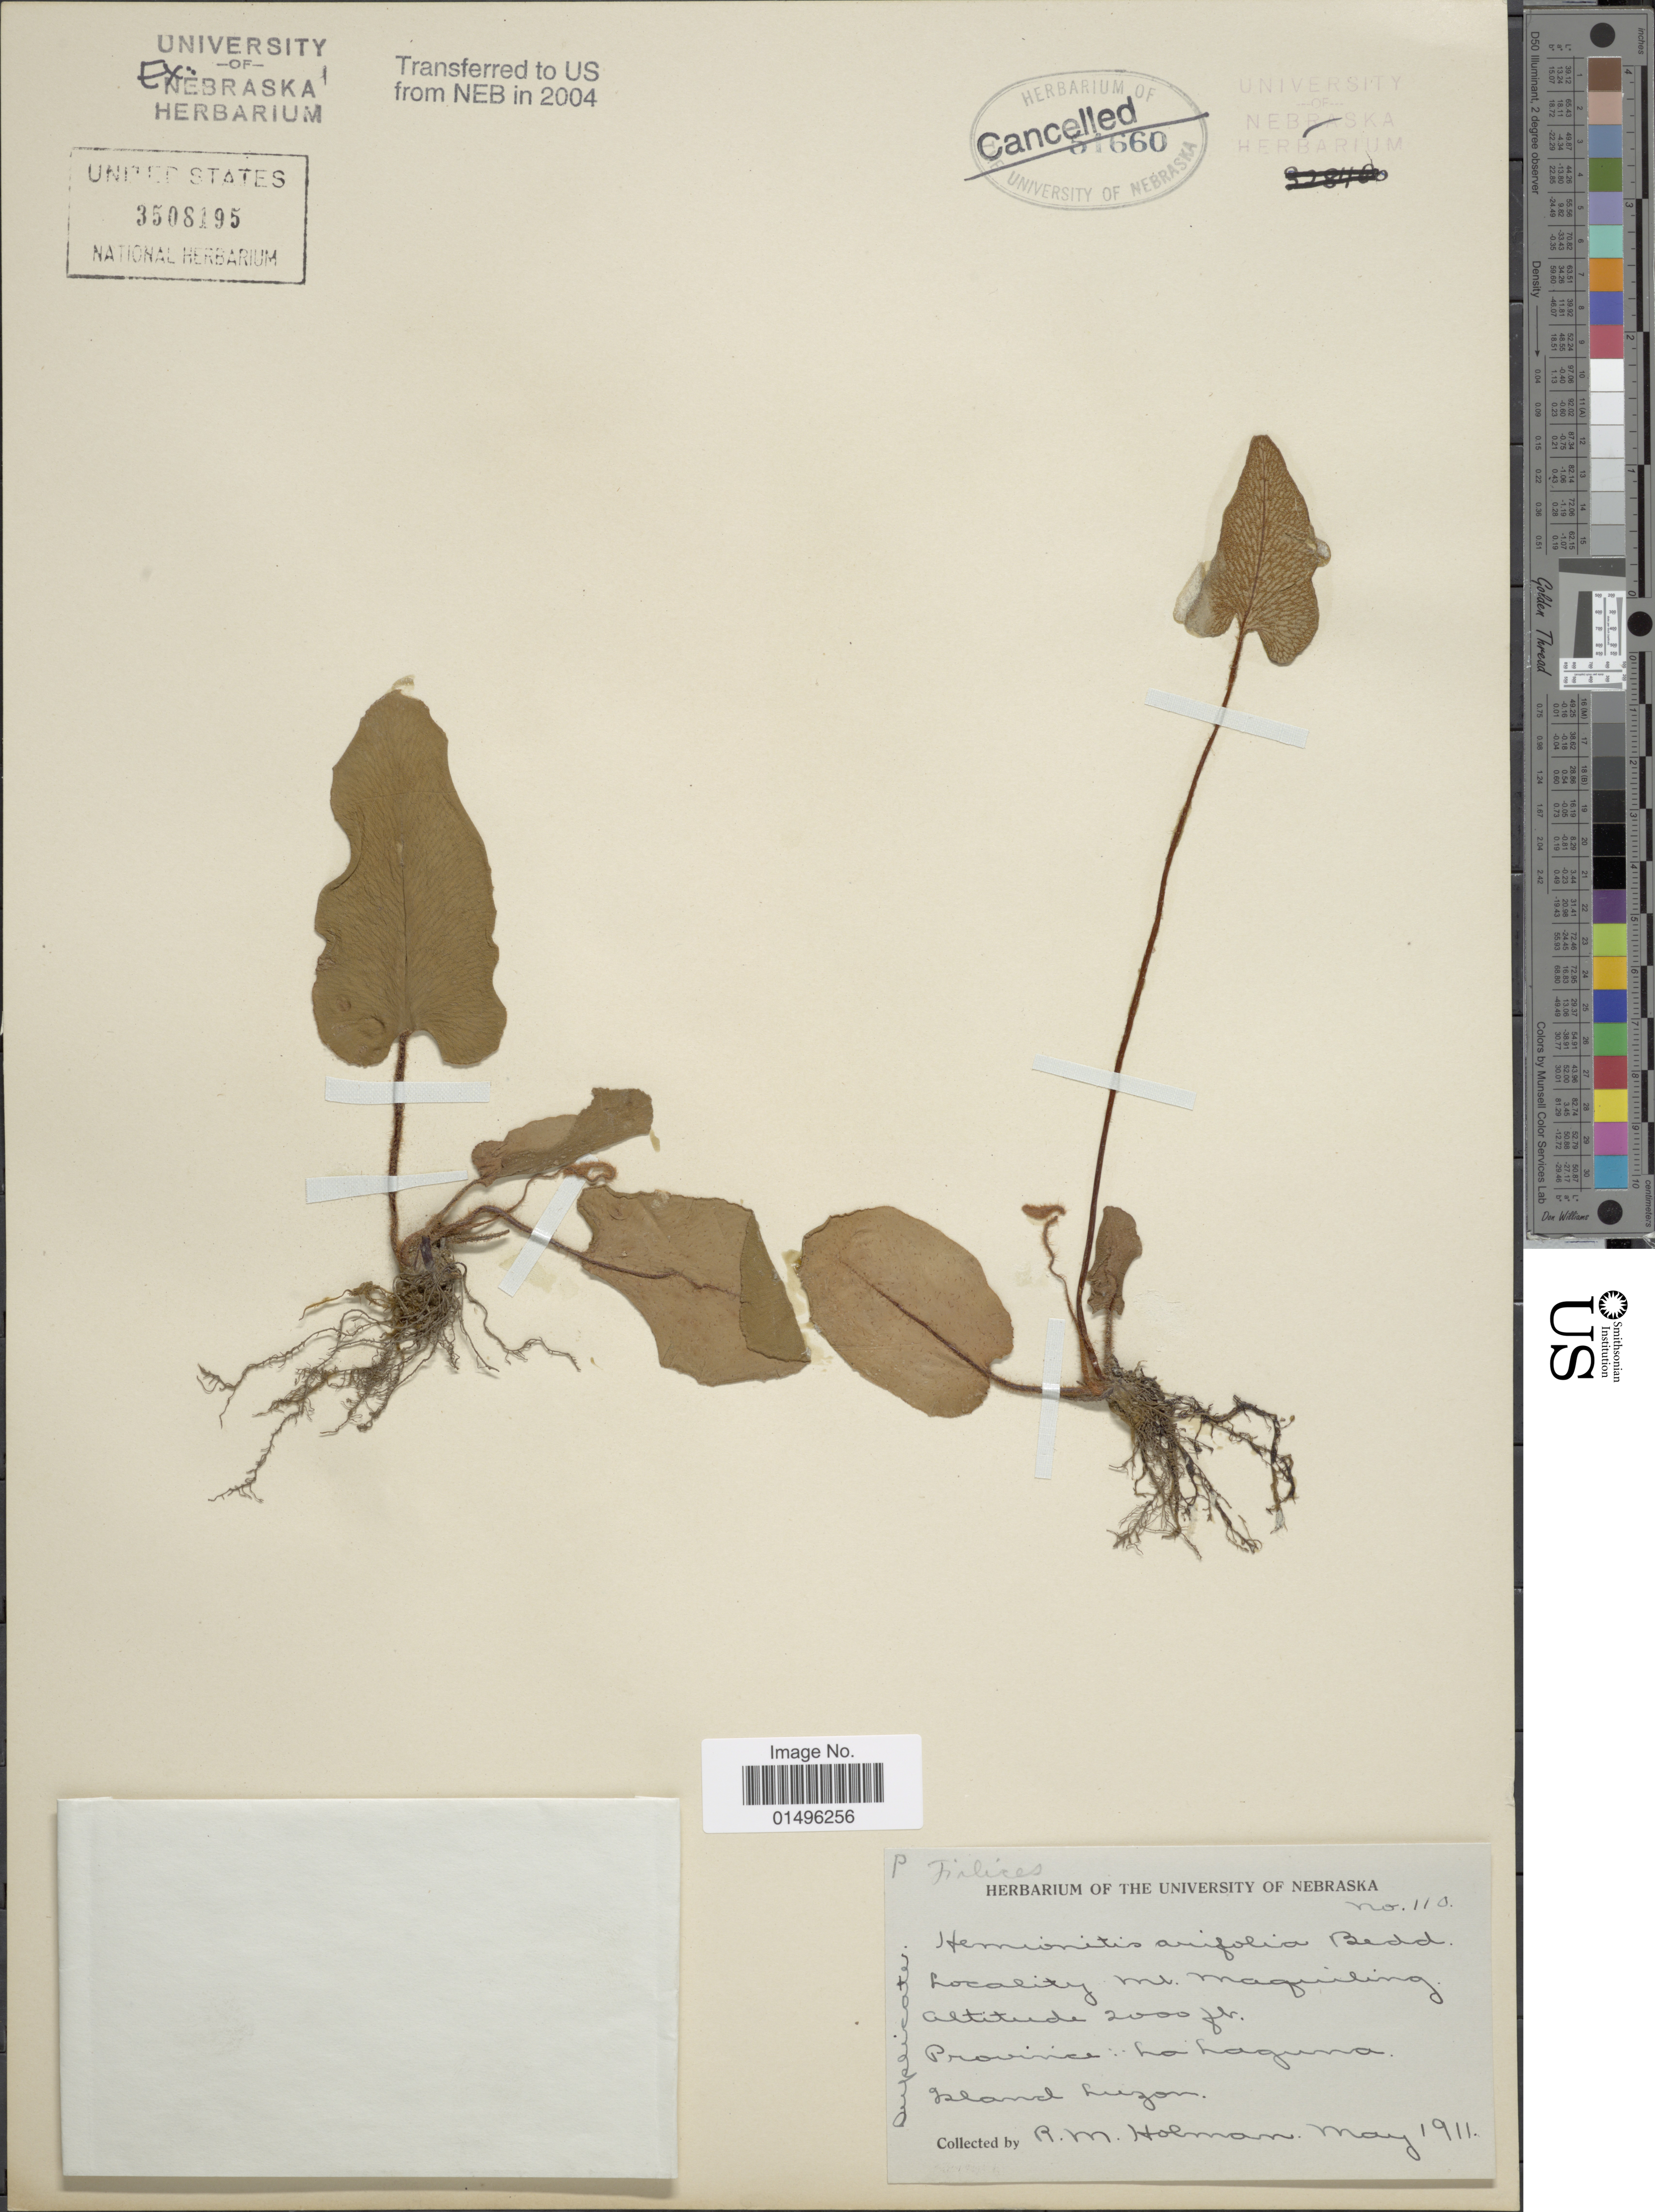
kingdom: Plantae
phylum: Tracheophyta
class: Polypodiopsida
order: Polypodiales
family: Pteridaceae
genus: Parahemionitis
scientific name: Parahemionitis cordata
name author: (Roxb. ex Hook. & Grev.) Fraser-Jenk.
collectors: R. Holman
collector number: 110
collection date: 1911-05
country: Philippines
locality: Philippines. Mt. Maquiling, Province: La Laguna, Island: Luzon.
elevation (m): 610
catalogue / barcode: US 3508195